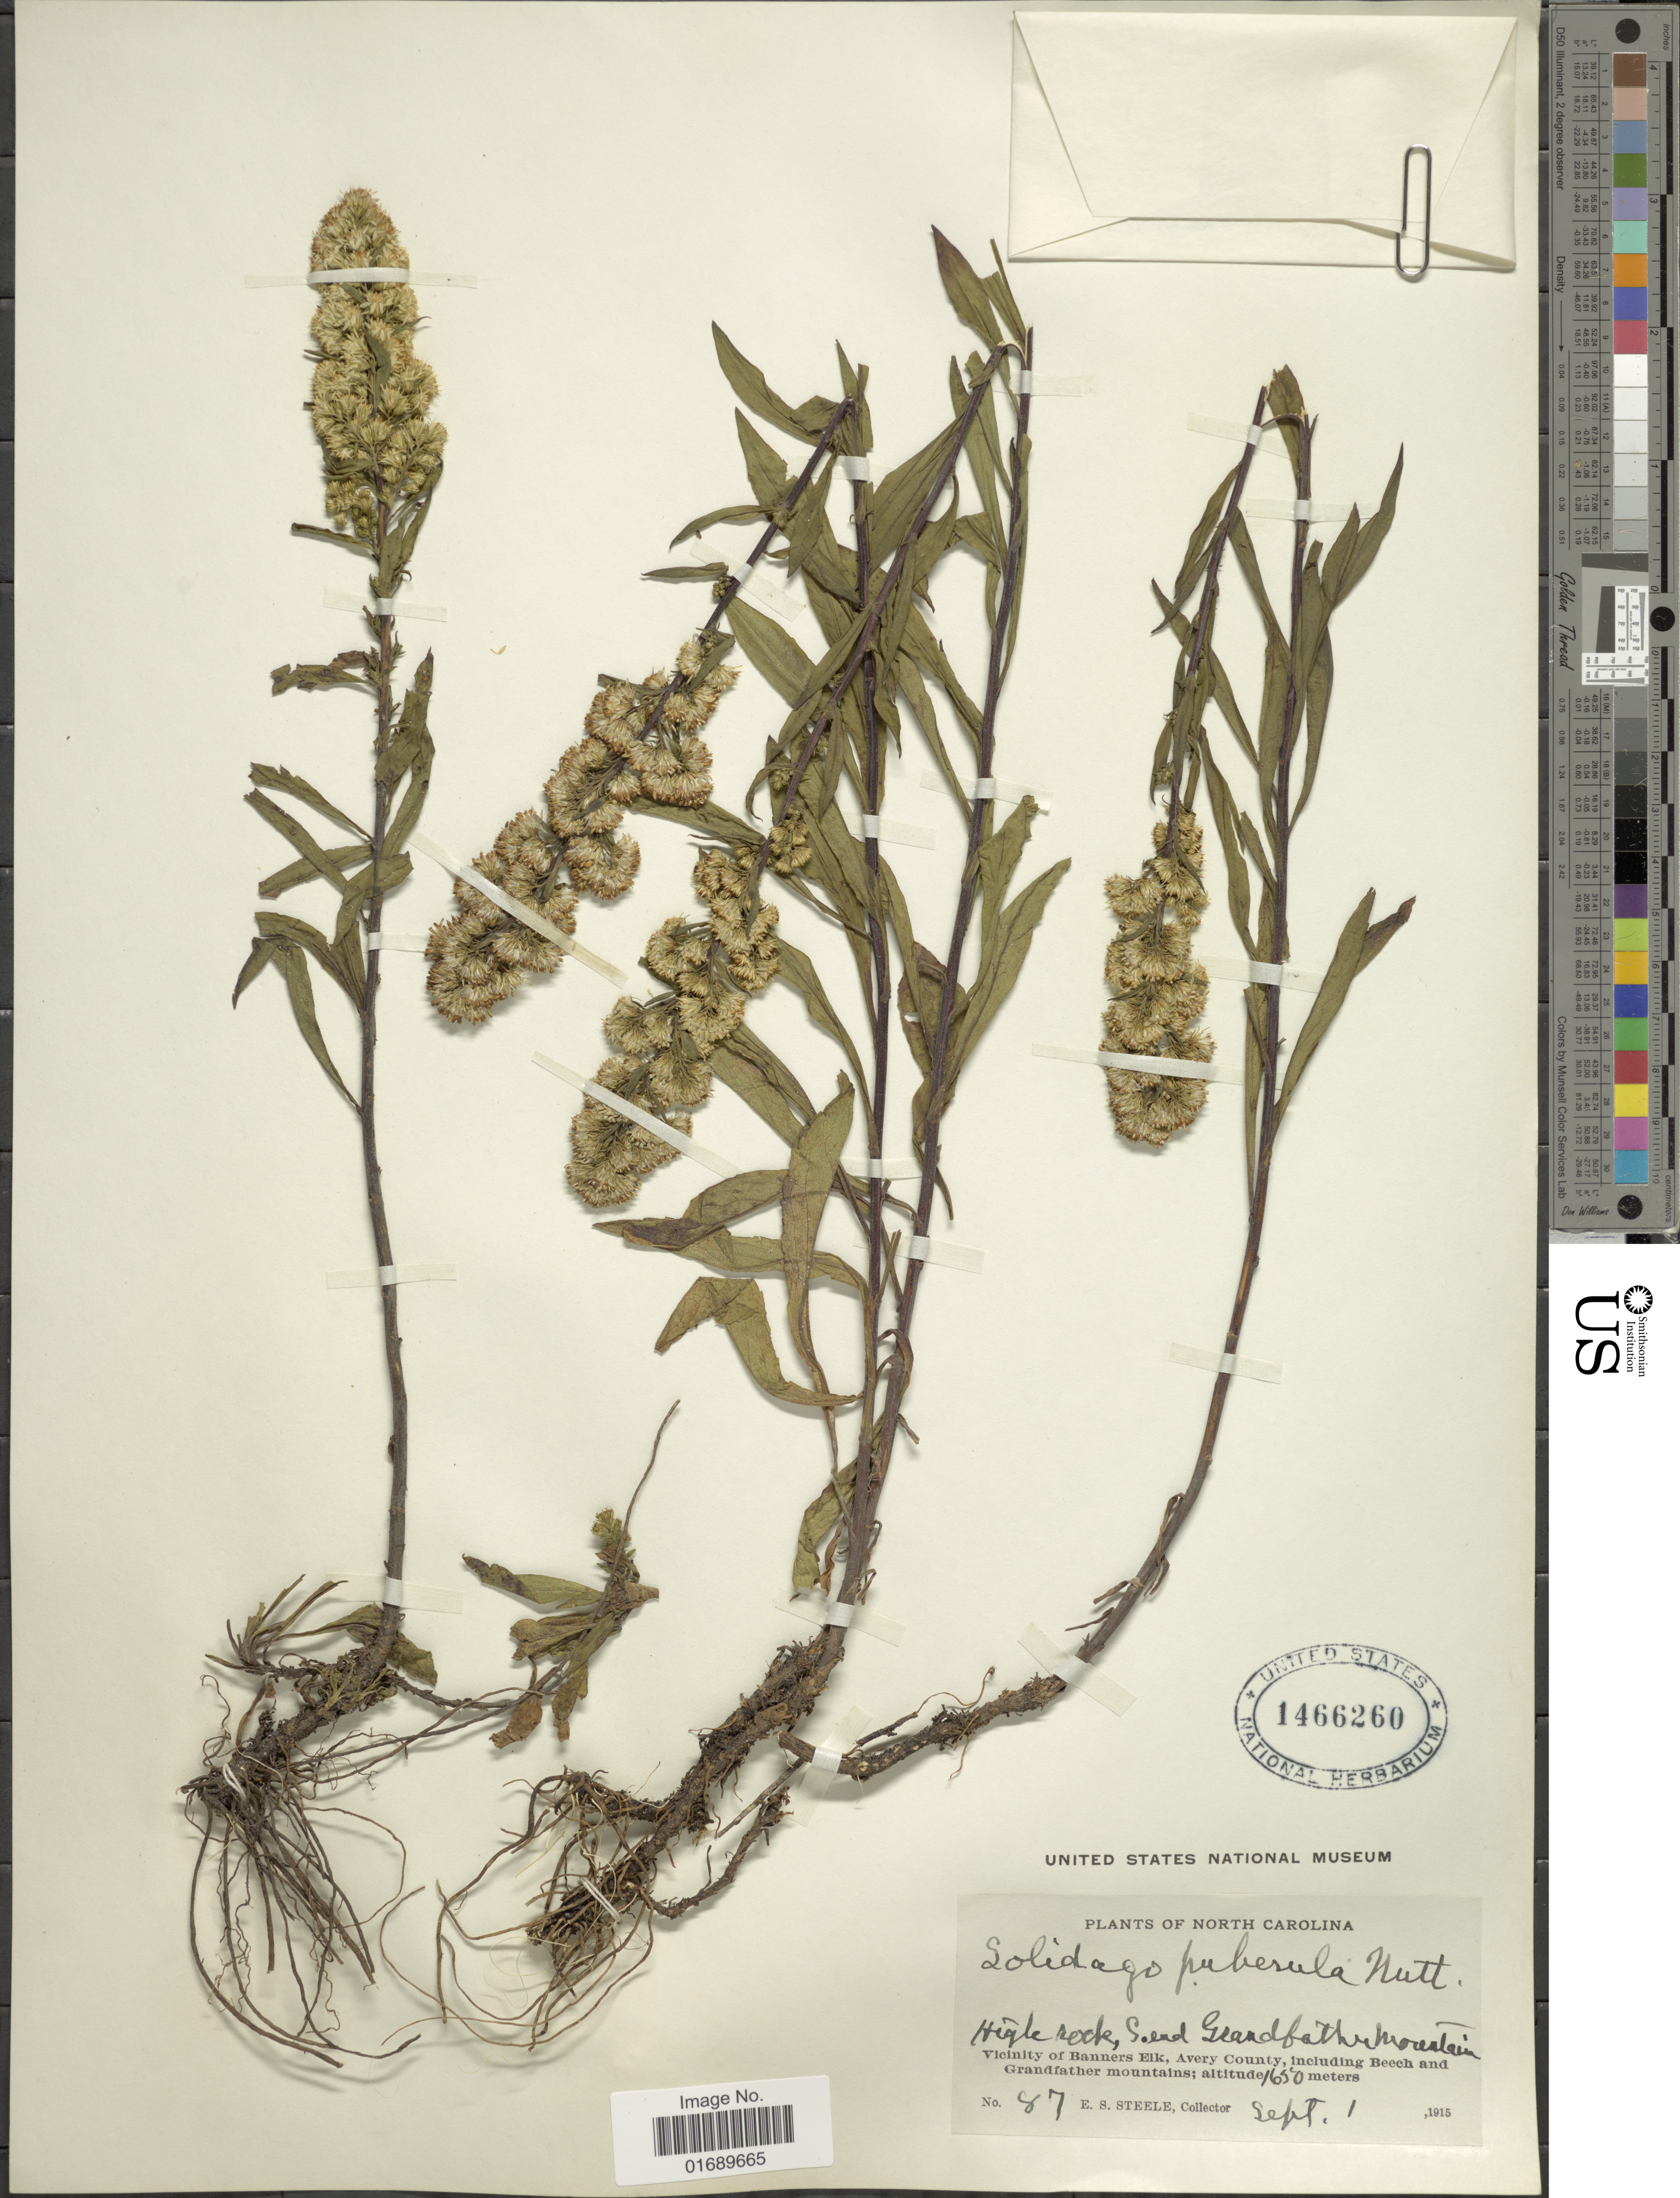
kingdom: Plantae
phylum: Tracheophyta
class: Magnoliopsida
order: Asterales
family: Asteraceae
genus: Solidago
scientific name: Solidago puberula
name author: Nutt.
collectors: E. Steele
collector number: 87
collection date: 1915-09-01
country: United States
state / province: North Carolina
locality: High rock, Goend Grandfather mountain, Vicinity of Banners Elk, Avery County, including Beach and Grandfather Mountains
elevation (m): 1650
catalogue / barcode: US 1466260